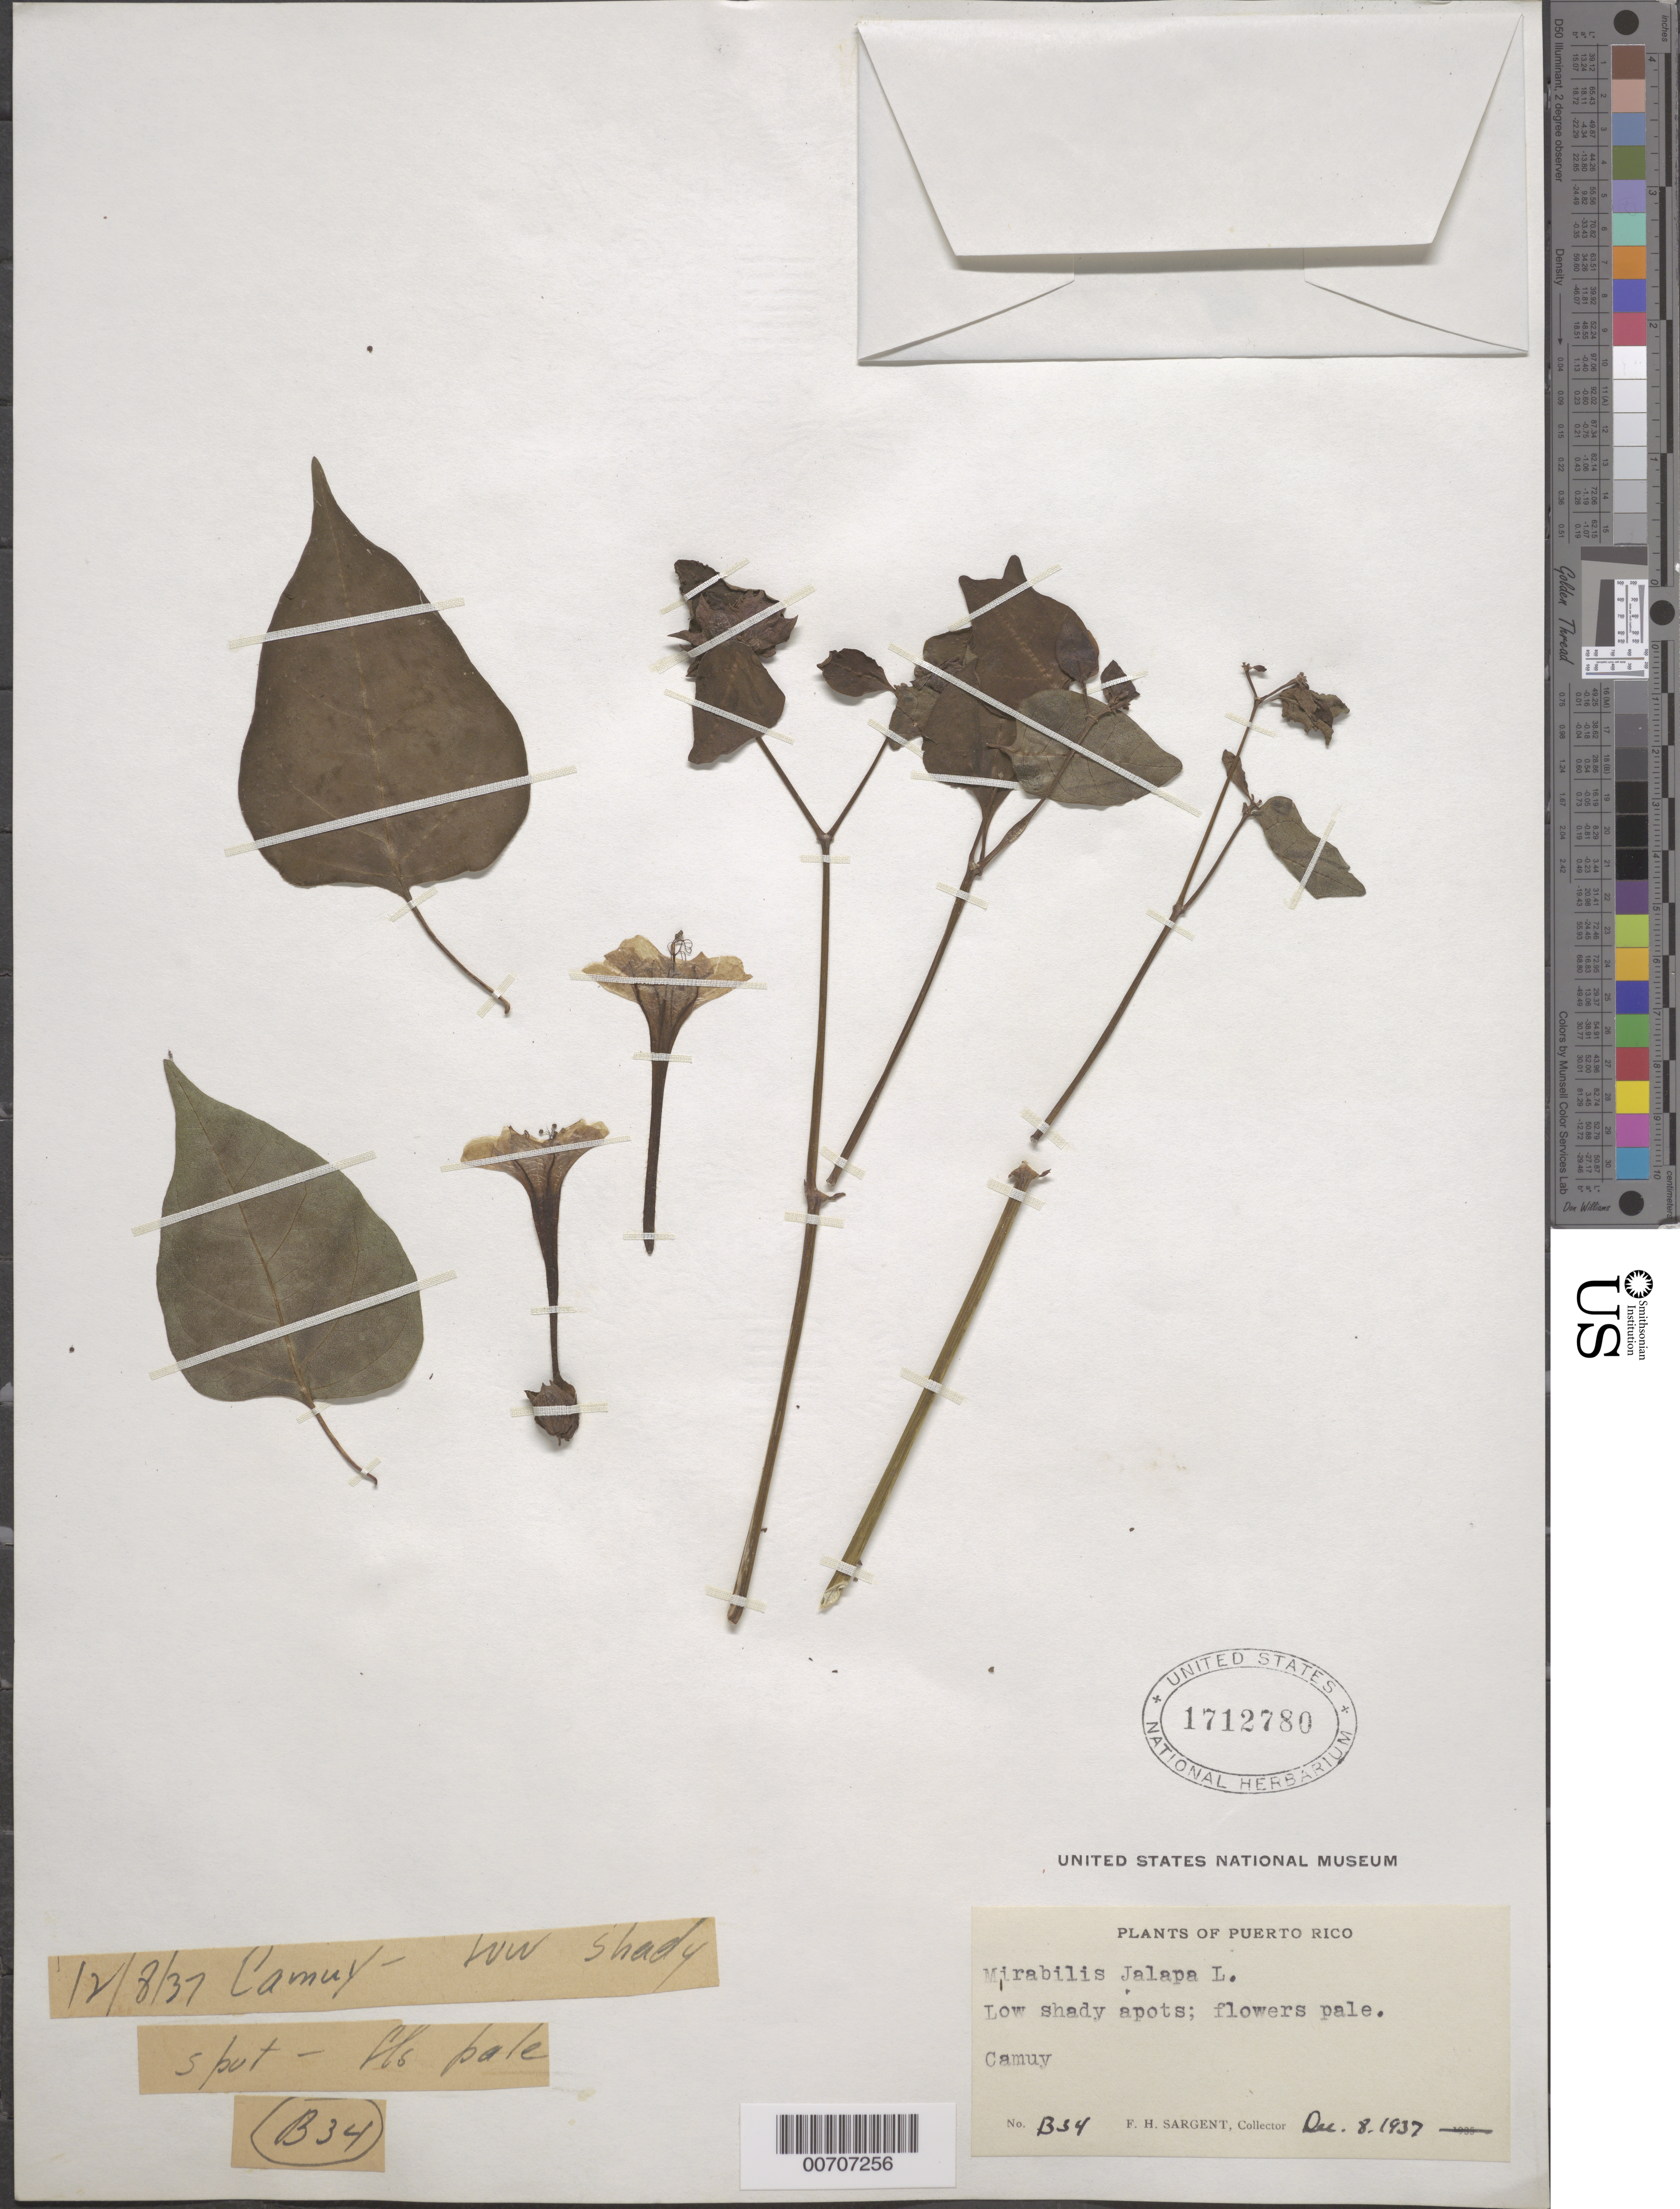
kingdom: Plantae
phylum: Tracheophyta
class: Magnoliopsida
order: Caryophyllales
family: Nyctaginaceae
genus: Mirabilis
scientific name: Mirabilis jalapa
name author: L.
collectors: F. H. Sargent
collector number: B 34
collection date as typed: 08 Dec 1937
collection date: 1937-12-08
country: Puerto Rico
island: Greater Antilles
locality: Camuy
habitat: Low shady spots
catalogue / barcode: US 1712780